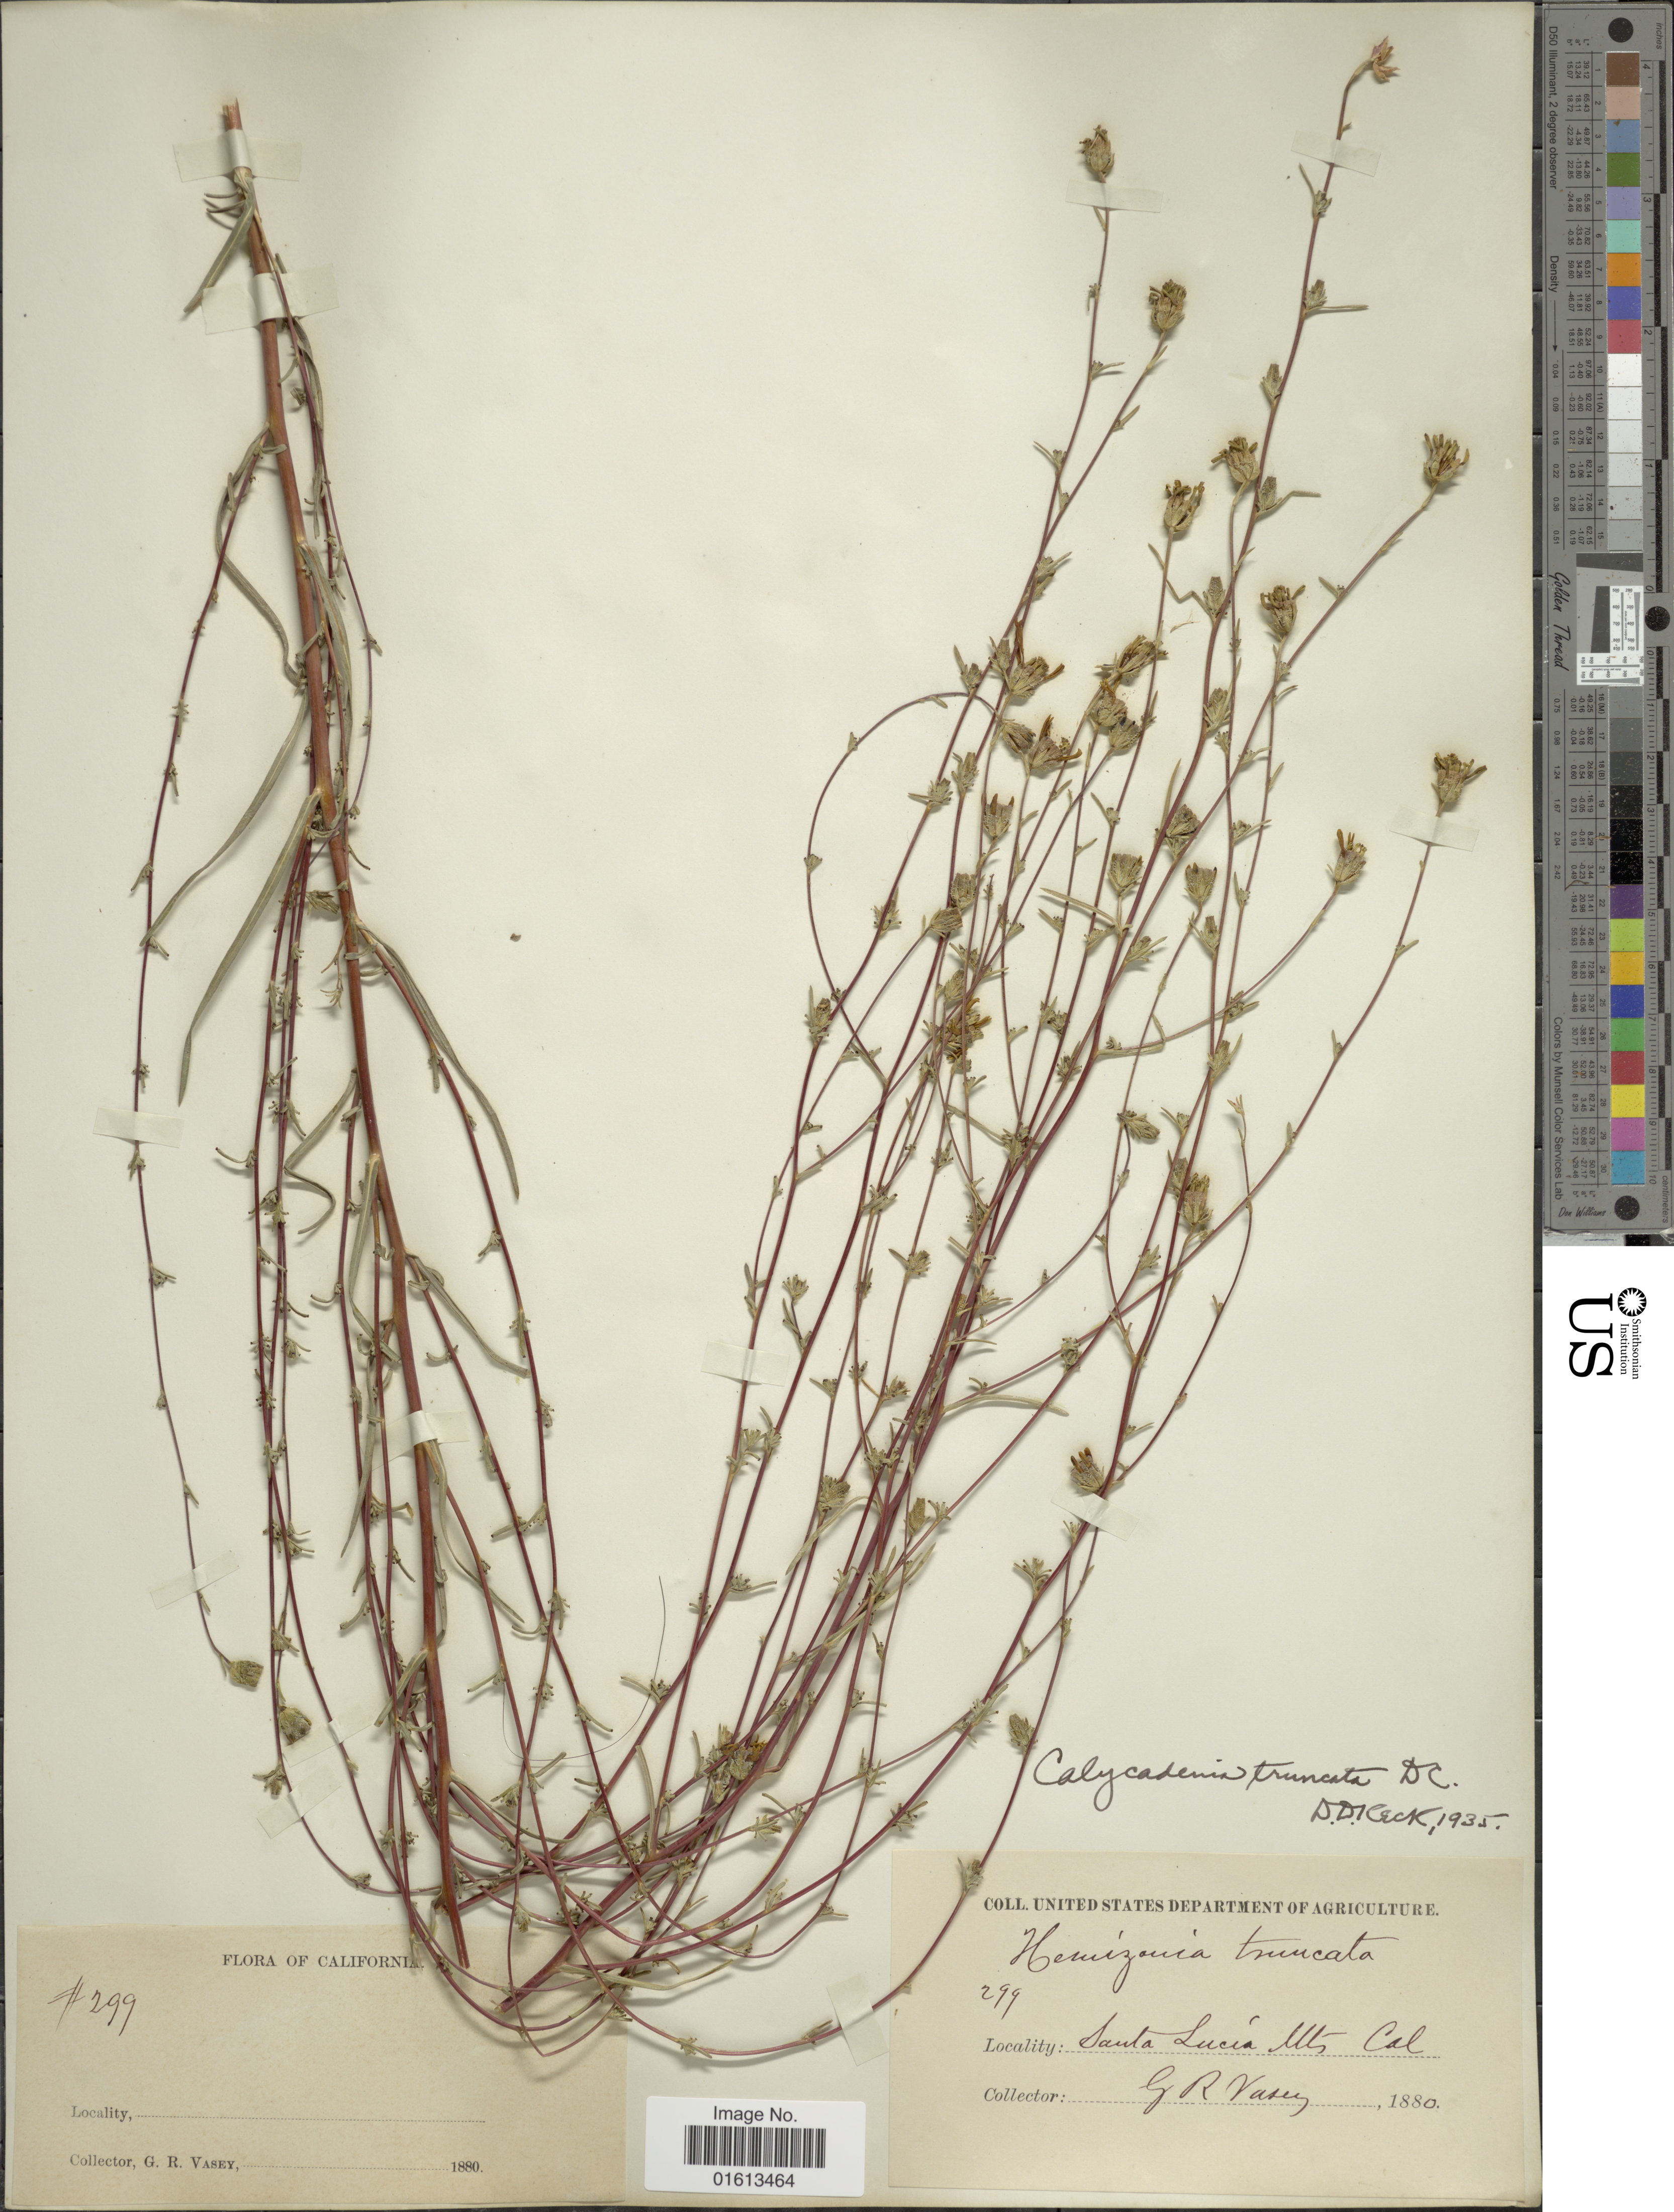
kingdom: Plantae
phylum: Tracheophyta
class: Magnoliopsida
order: Asterales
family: Asteraceae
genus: Calycadenia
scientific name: Calycadenia truncata subsp. truncata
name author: DC.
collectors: G. R. Vasey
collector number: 299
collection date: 1880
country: United States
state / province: California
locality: Santa Lucia Mts., Cal